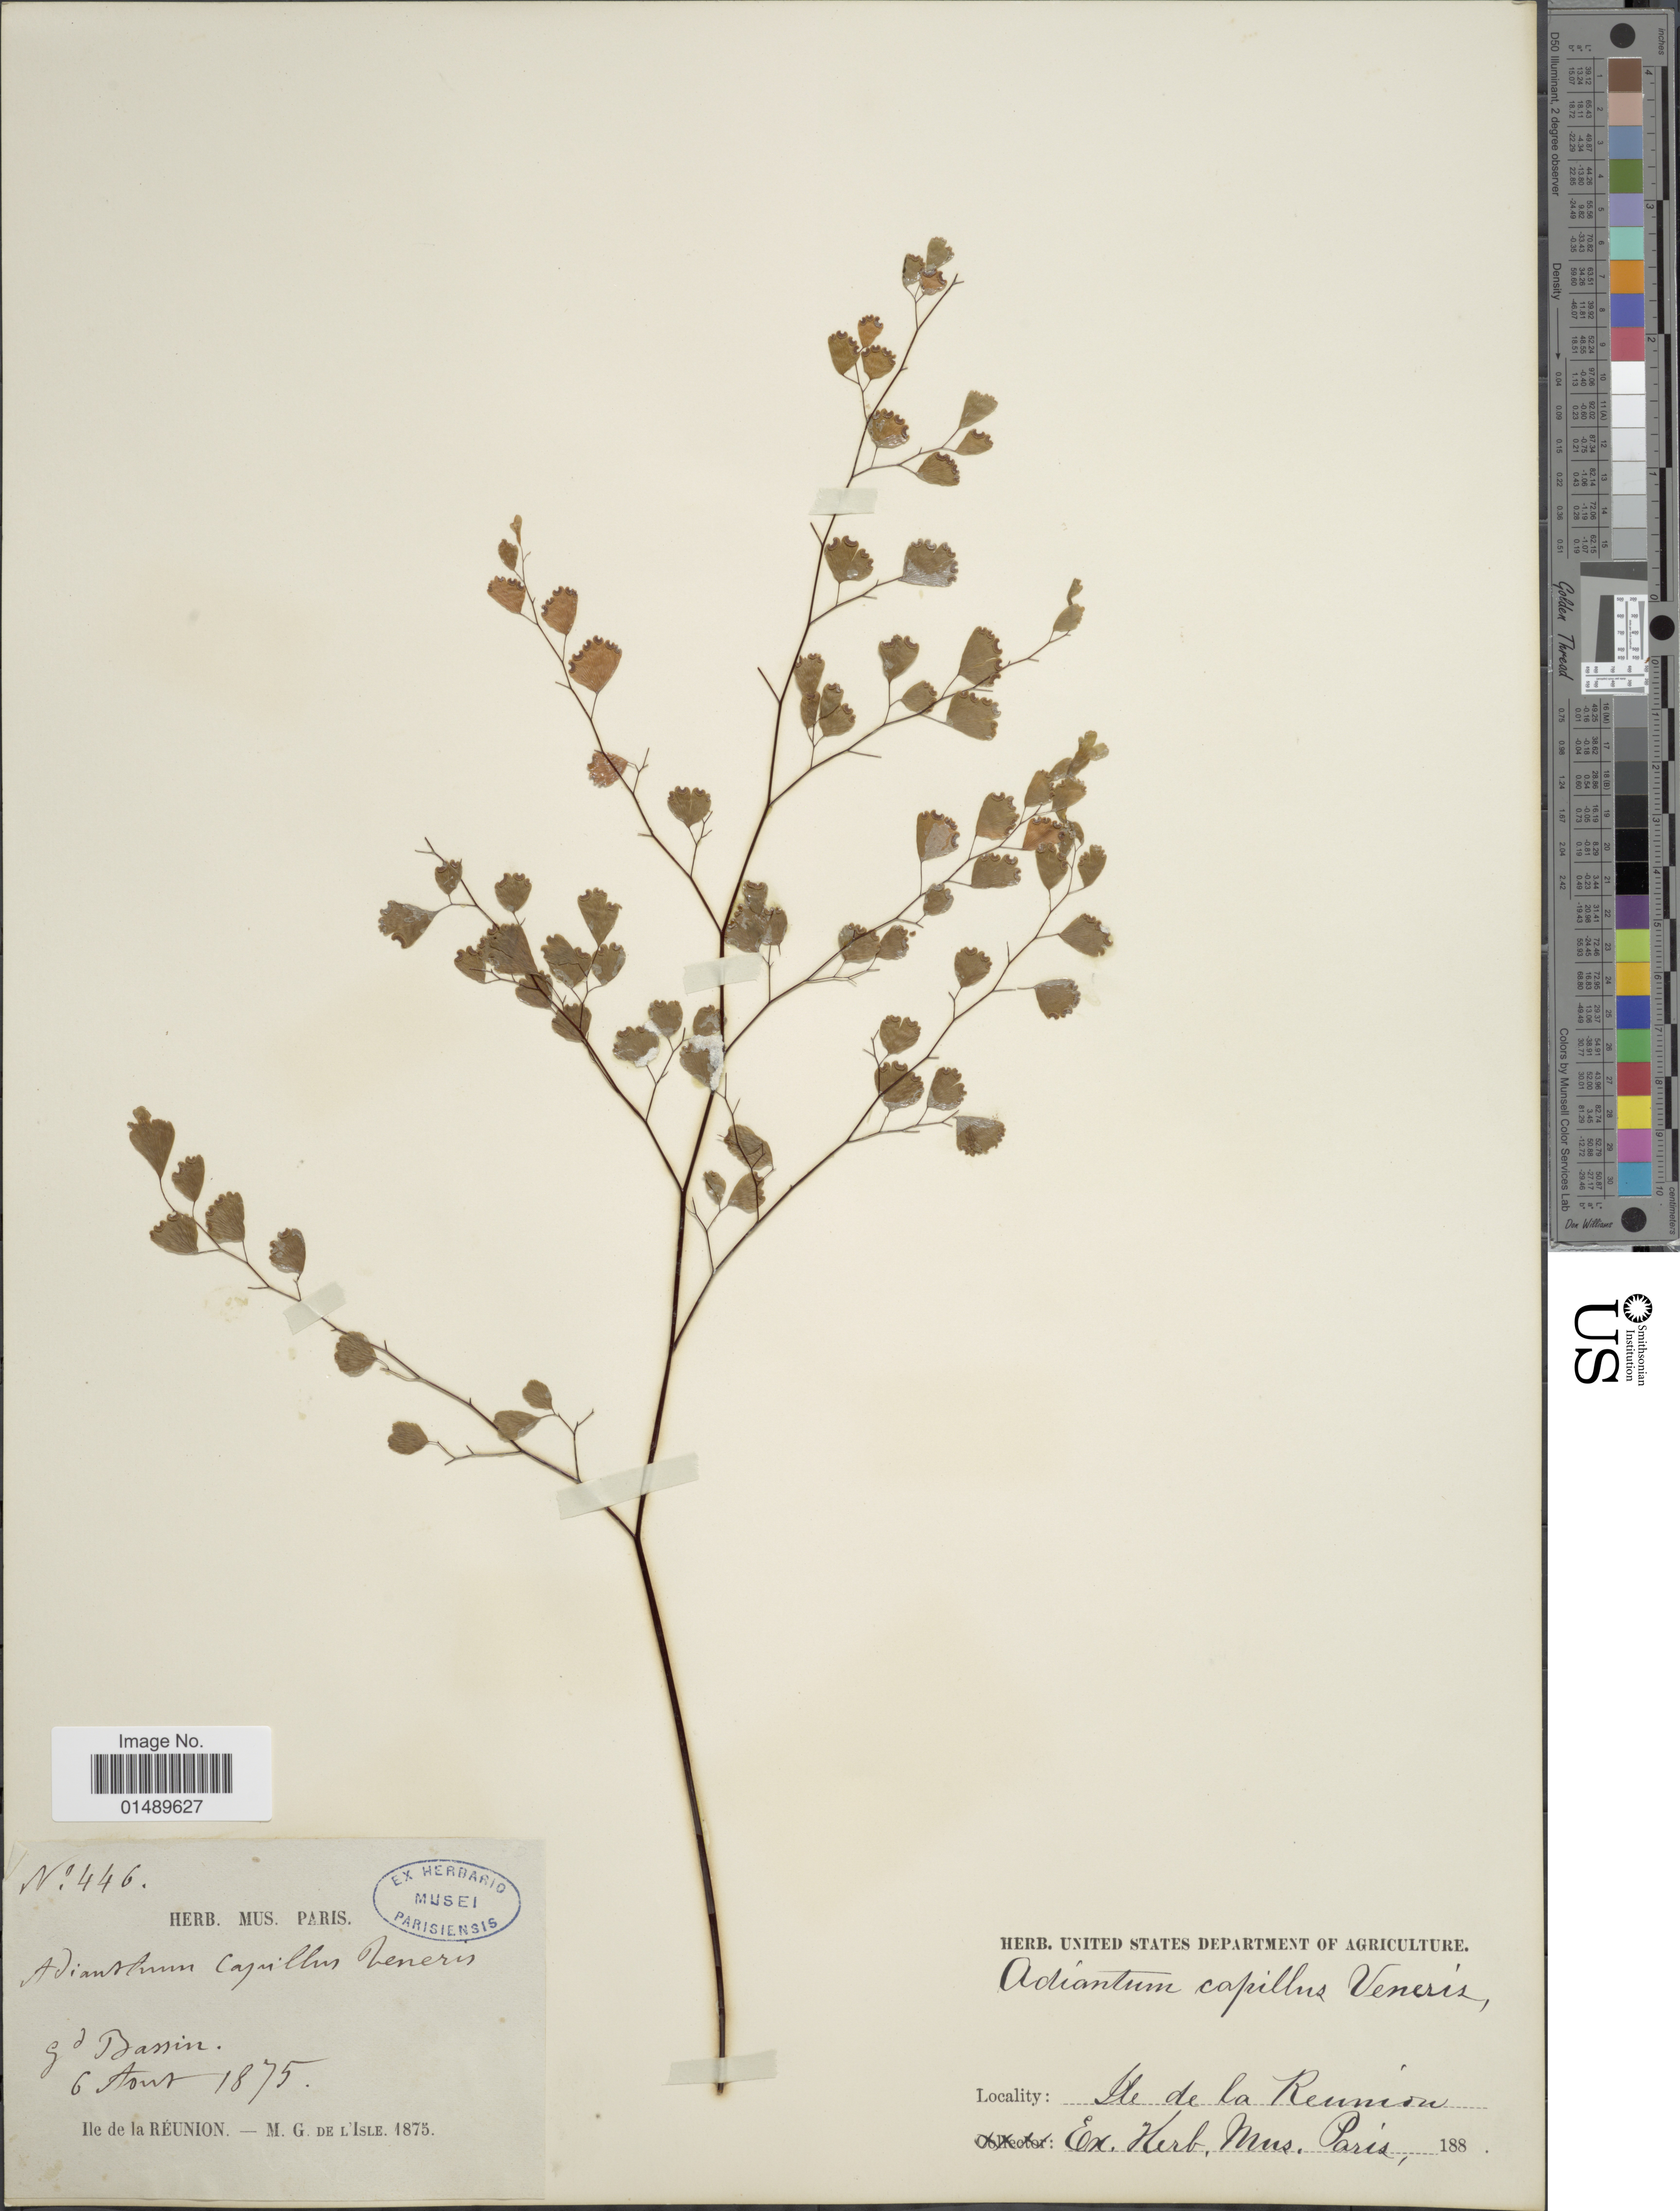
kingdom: Plantae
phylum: Tracheophyta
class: Polypodiopsida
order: Polypodiales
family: Pteridaceae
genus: Adiantum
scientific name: Adiantum poiretii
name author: Wikstr.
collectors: M. Delisle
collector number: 446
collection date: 1875-08-06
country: Reunion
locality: He de la Reunion, Indian Ocean, Gd Bassin.